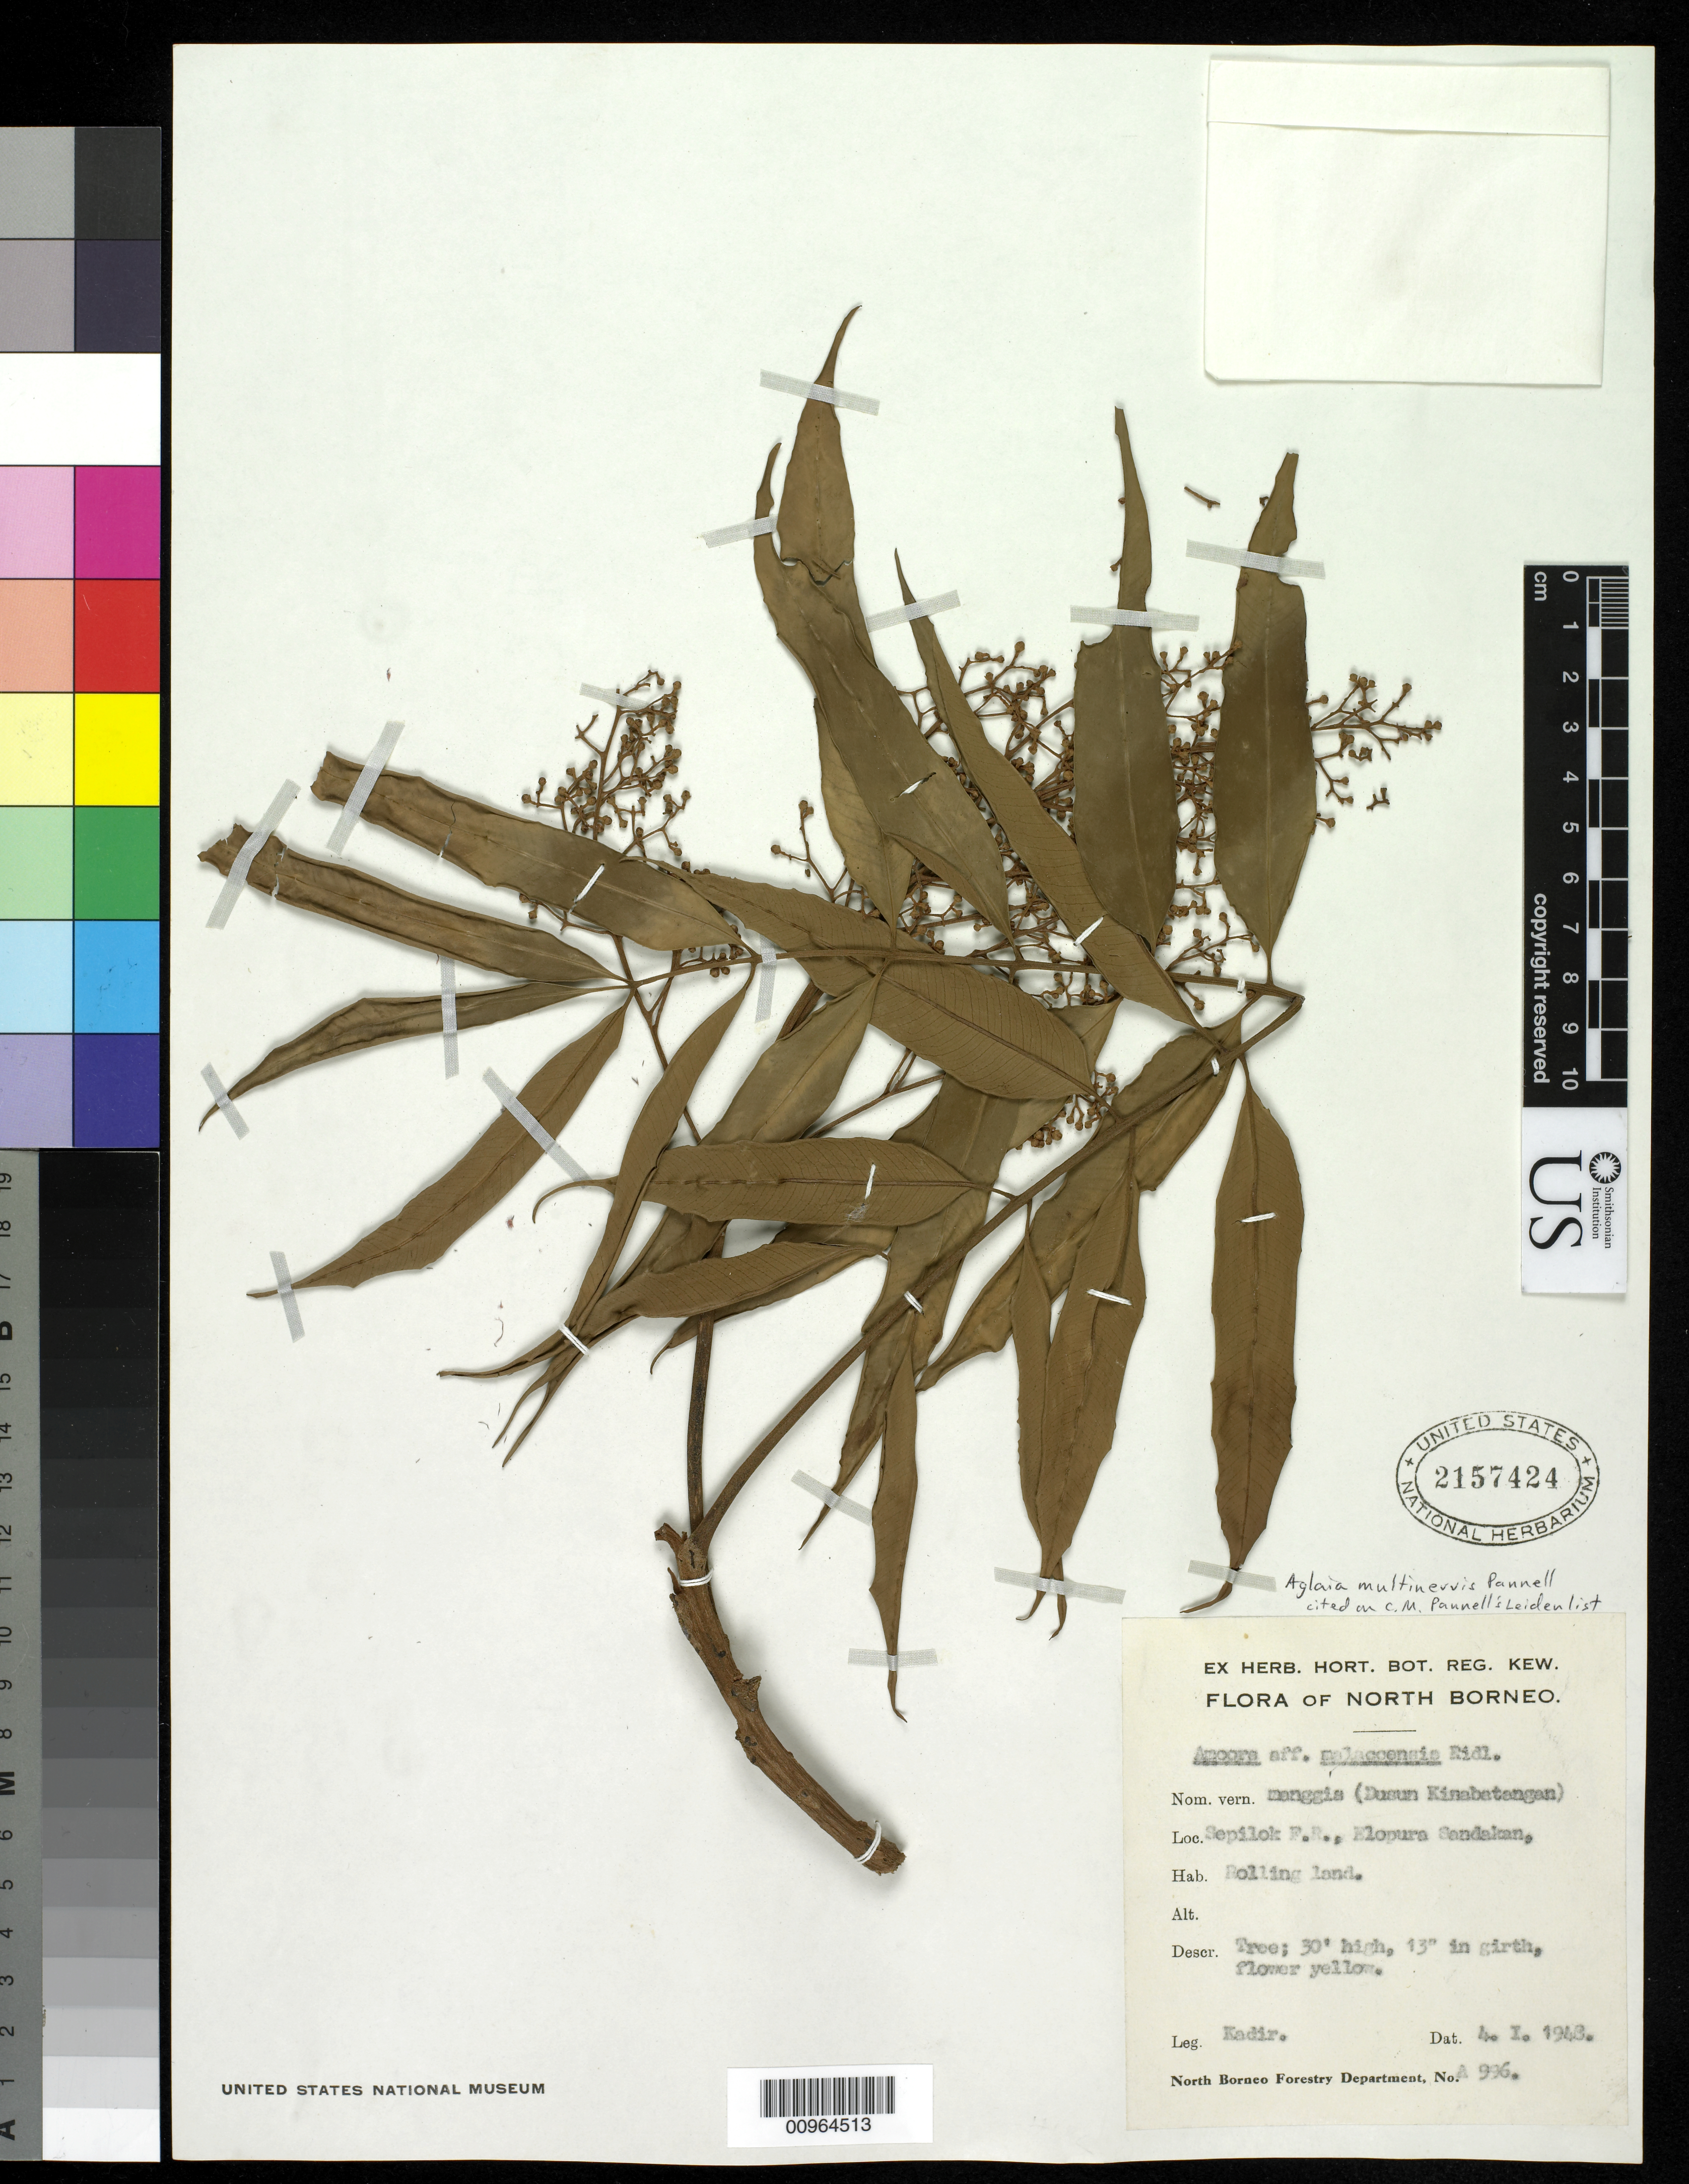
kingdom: Plantae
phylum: Tracheophyta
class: Magnoliopsida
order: Sapindales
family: Meliaceae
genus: Aglaia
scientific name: Aglaia multinervis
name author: Pannell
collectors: Kadir Bin Abdul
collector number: A 996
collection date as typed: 04 Jan 1948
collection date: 1948-01-04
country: Malaysia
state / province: Sabah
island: Borneo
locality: Sepilok F.R., Elopura Sandakan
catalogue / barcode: US 2157424